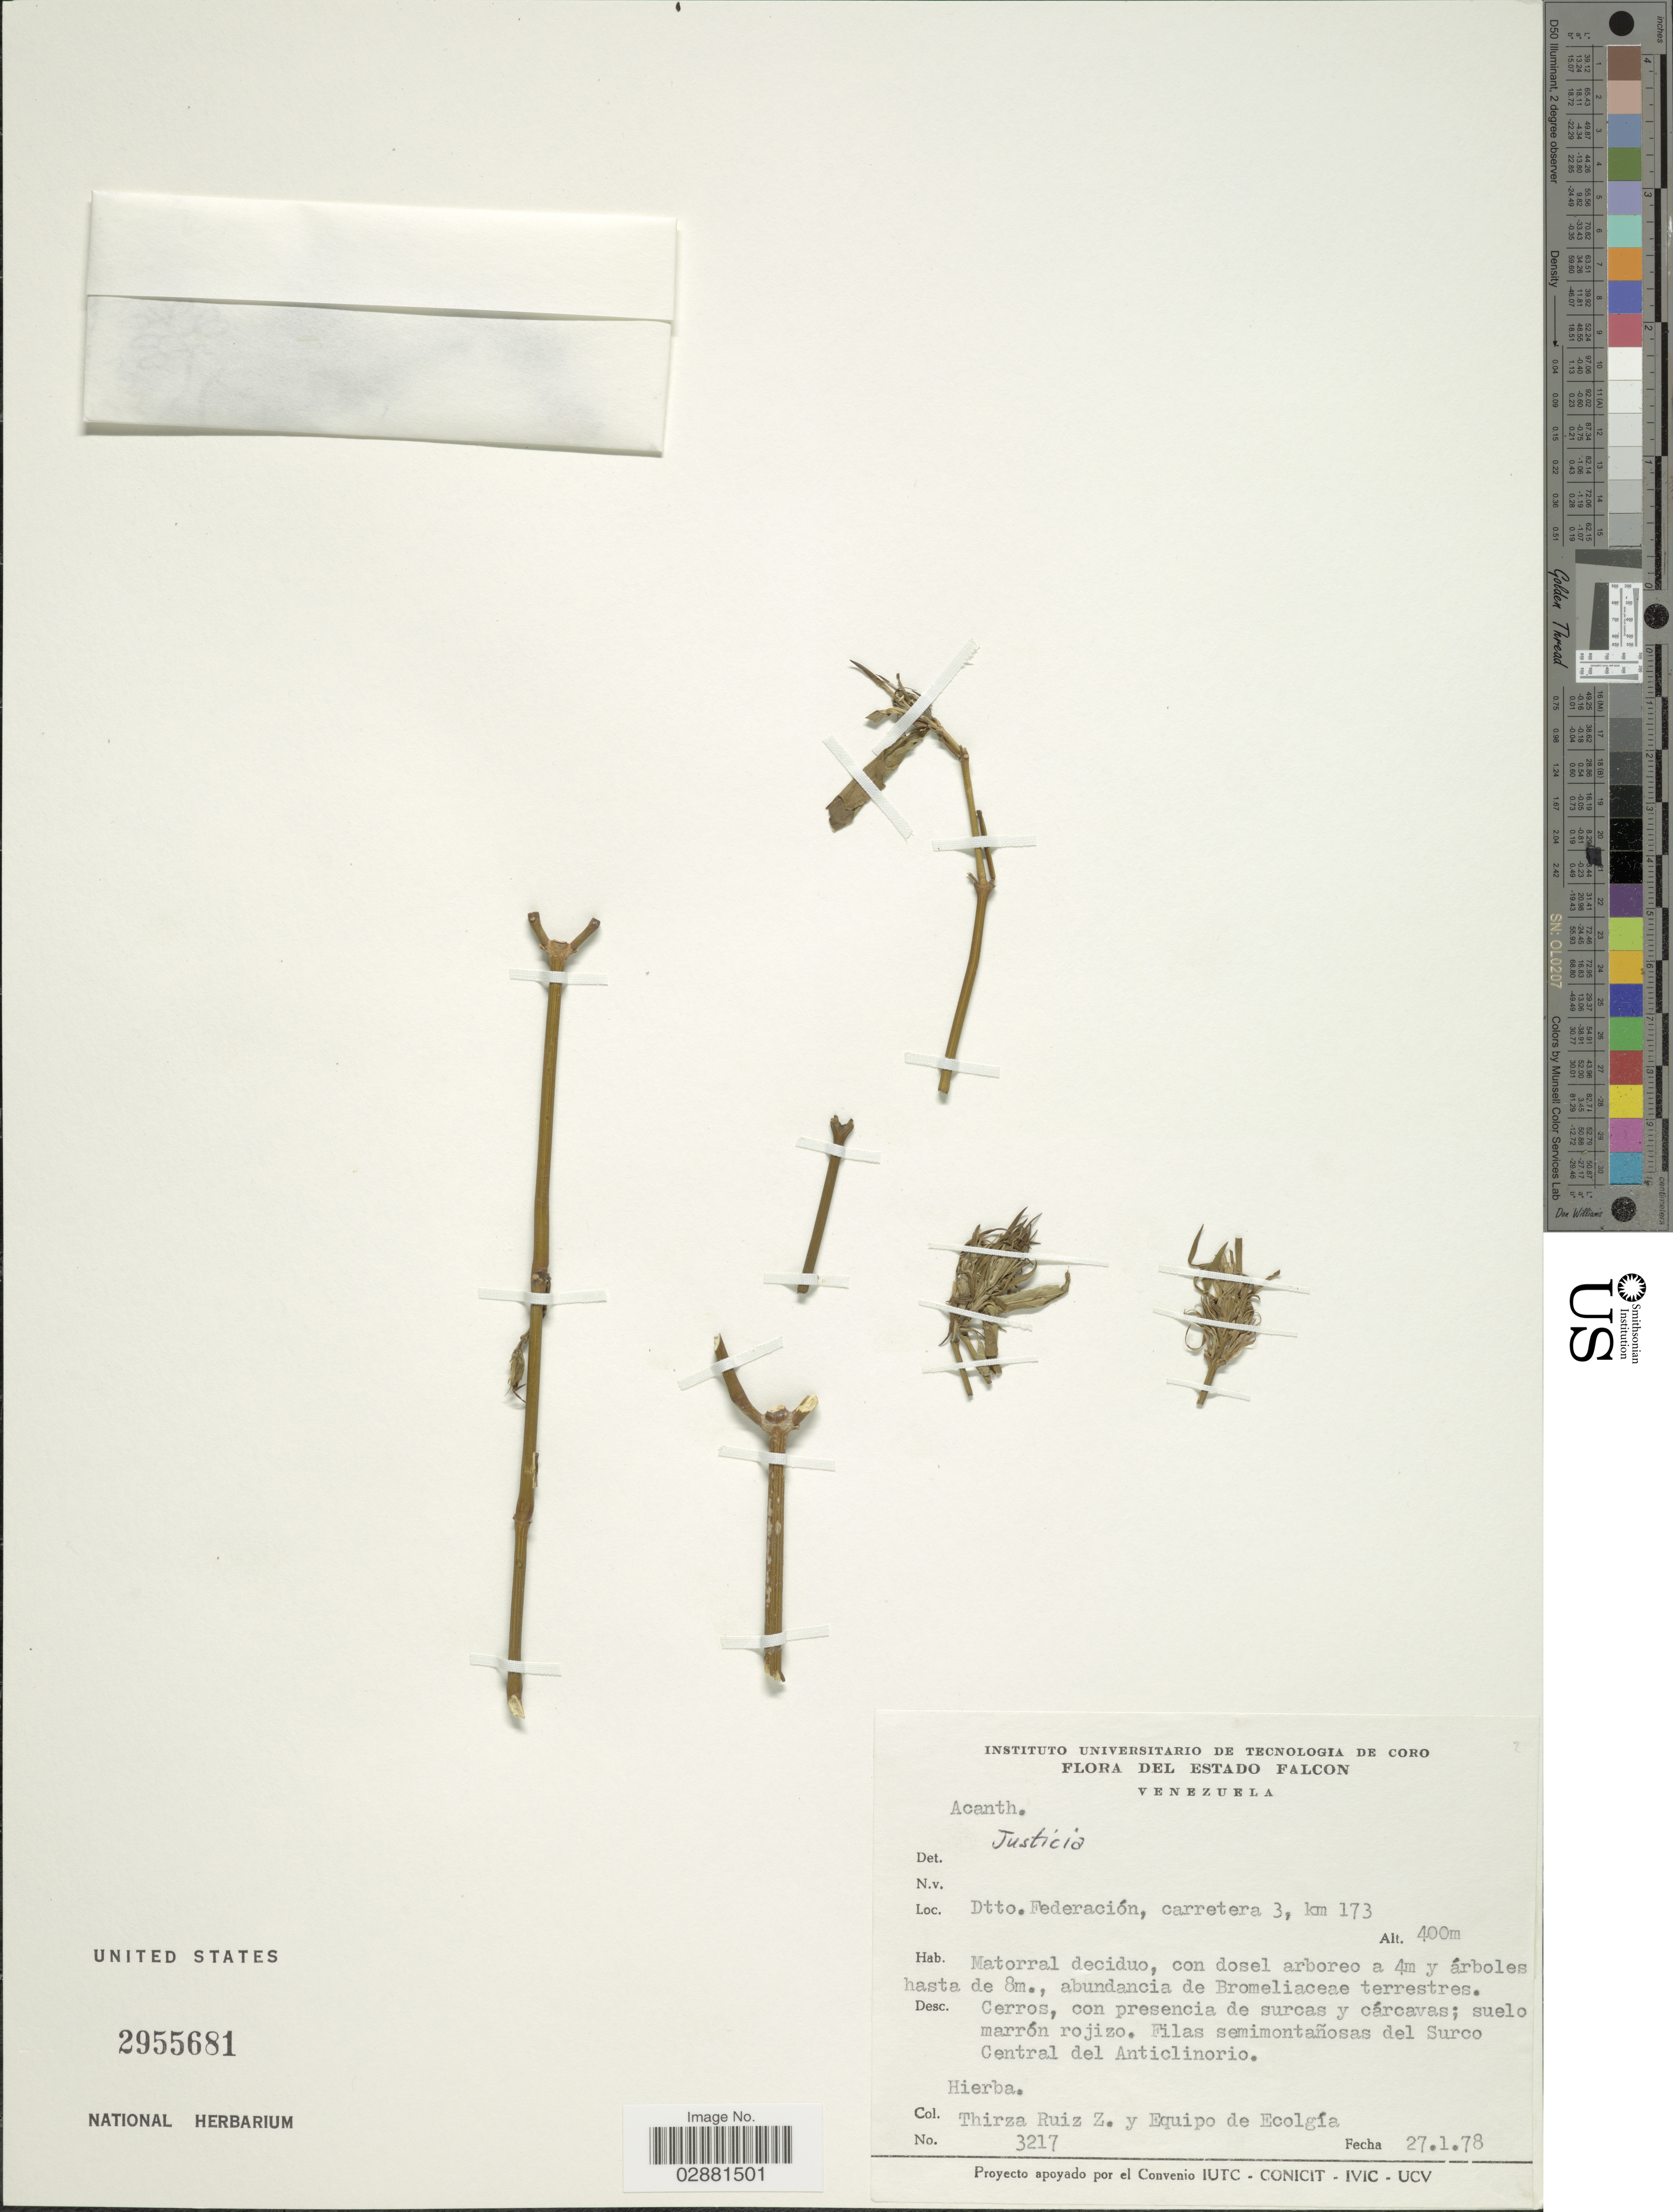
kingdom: Plantae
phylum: Tracheophyta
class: Magnoliopsida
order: Lamiales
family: Acanthaceae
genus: Justicia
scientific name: Justicia sp.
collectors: T. Ruíz & Eq. Ecologia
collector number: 3217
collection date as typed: Transcribed d/m/y: 27/1/78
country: Venezuela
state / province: Falcon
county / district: Federación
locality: Dtto. Federación, carretera 3, km 173.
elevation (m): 400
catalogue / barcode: US 2955681